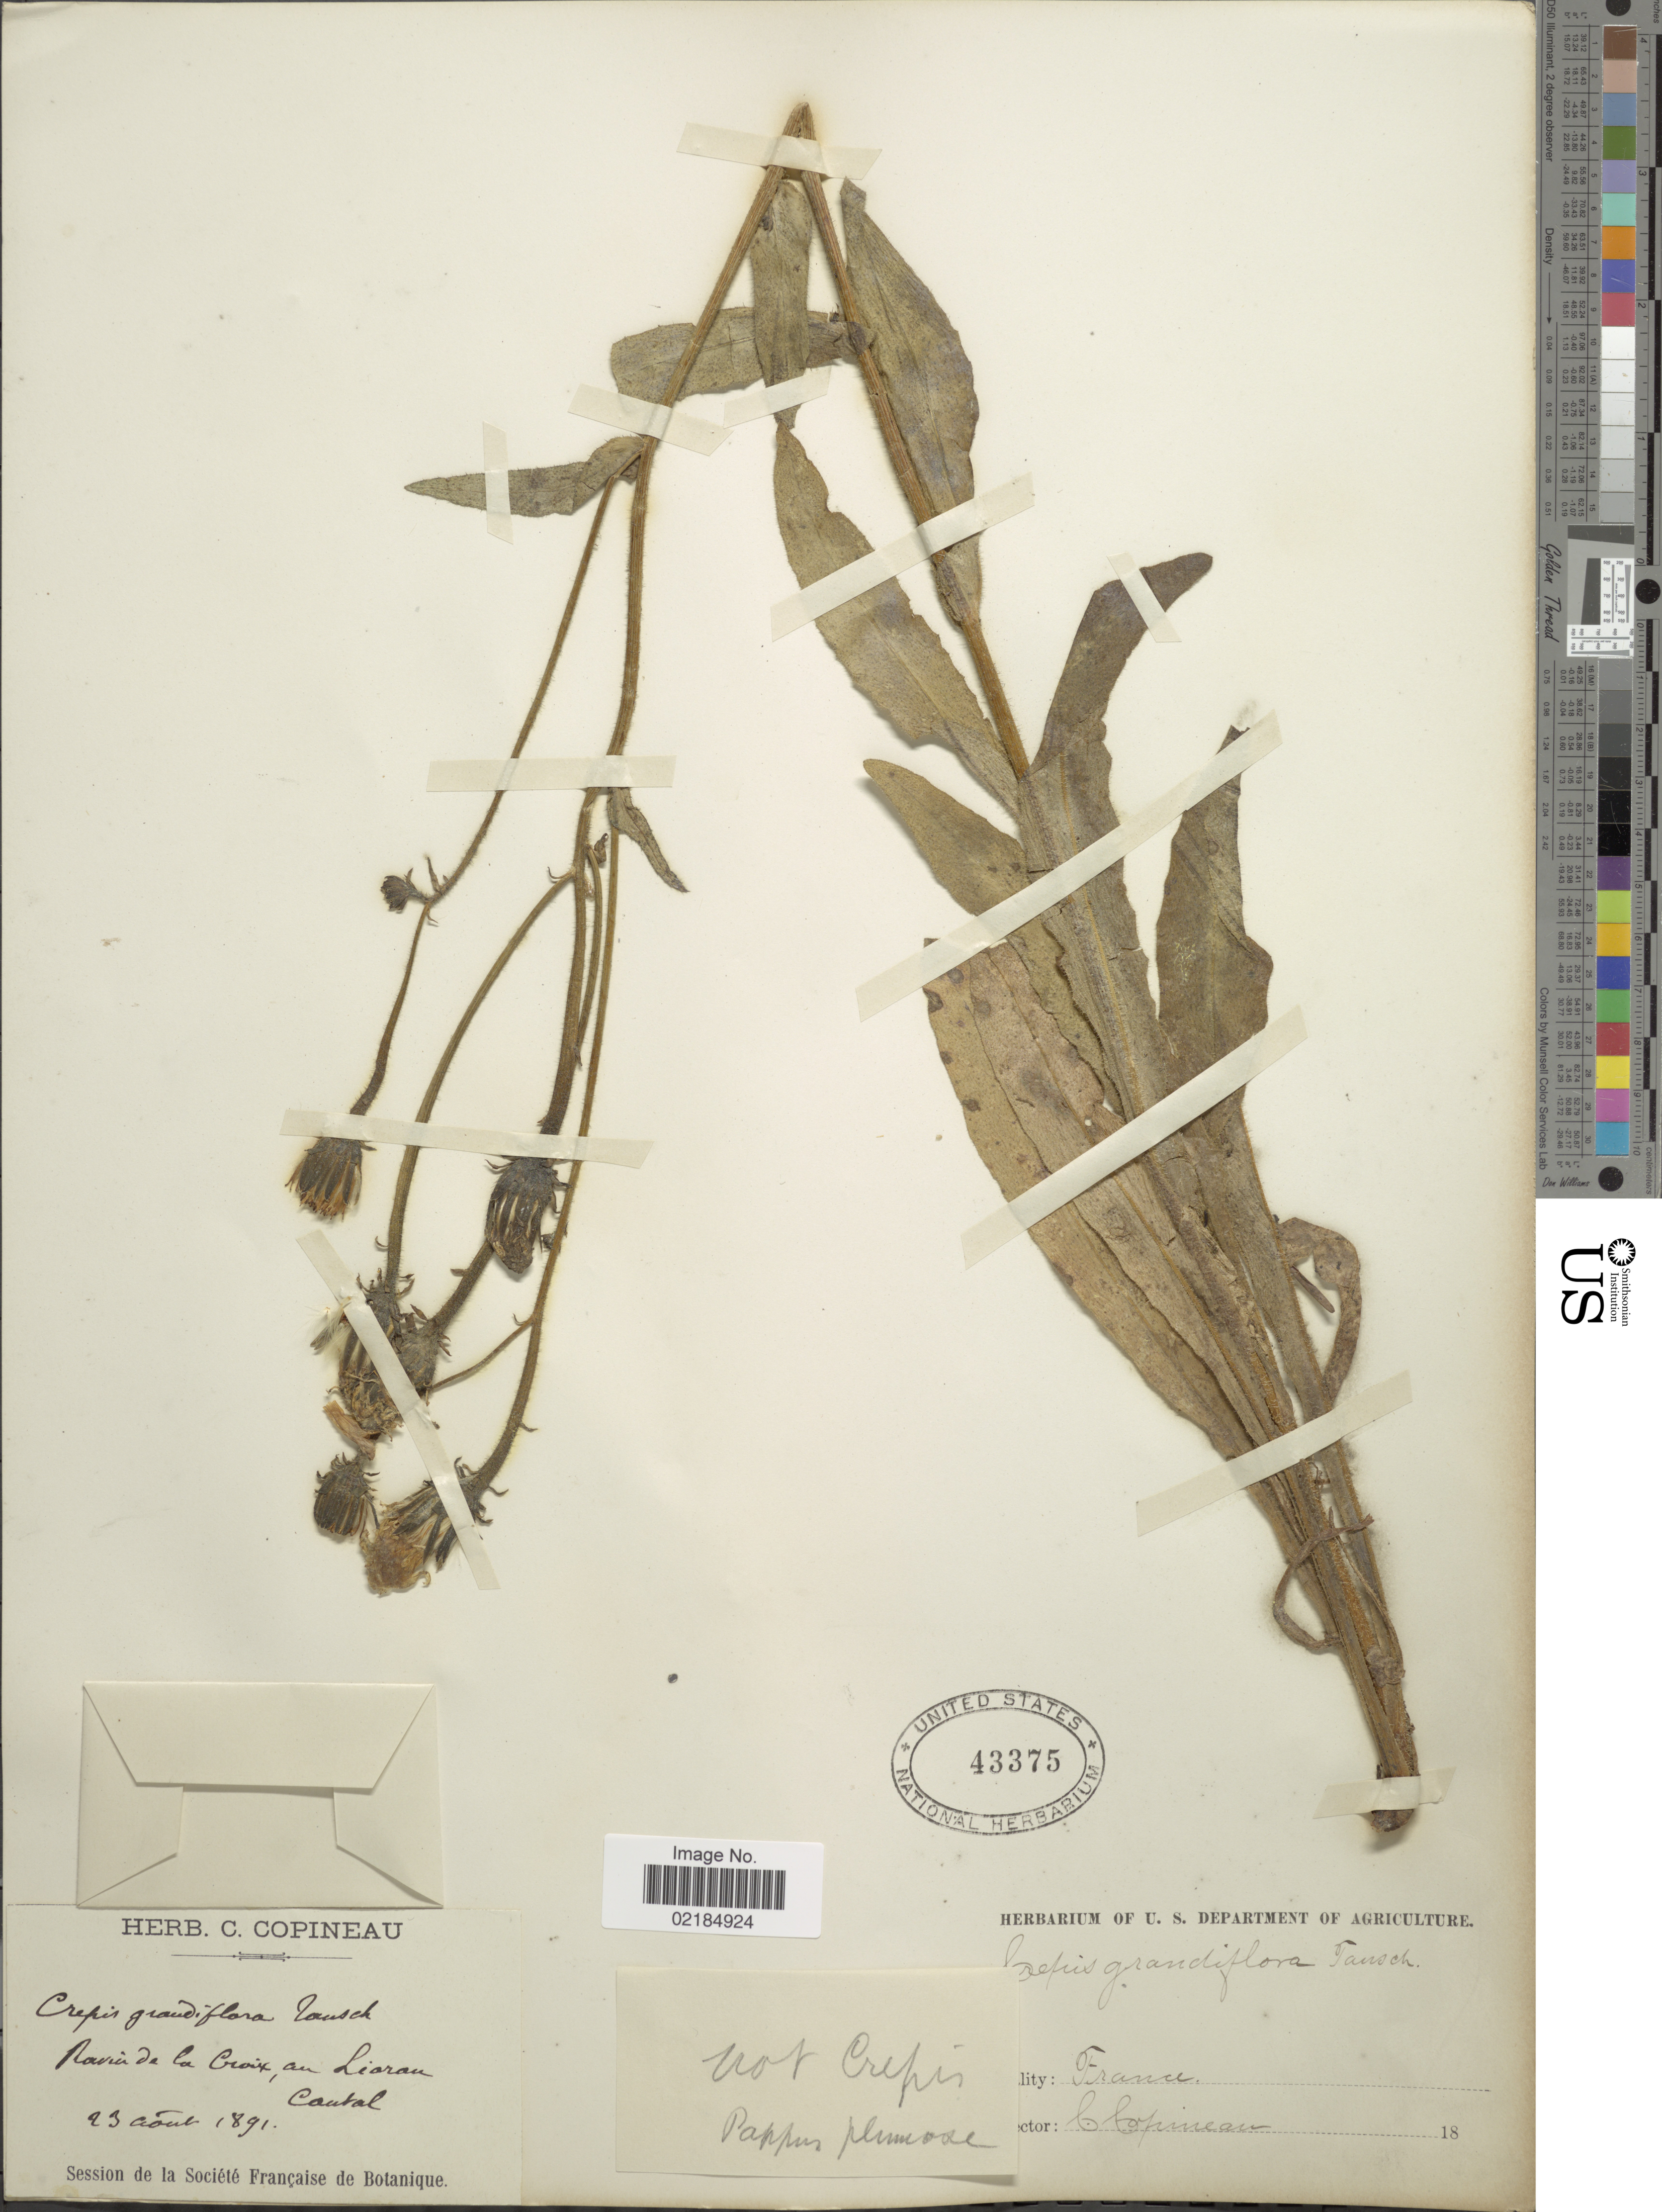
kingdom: Plantae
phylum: Tracheophyta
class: Magnoliopsida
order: Asterales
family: Asteraceae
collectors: C. Copineau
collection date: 1891-08-23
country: France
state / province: Auvergne-Rhône-Alpes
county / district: Cantal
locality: Ravin de la Croix, au Lioran, Cantal.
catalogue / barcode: US 43375